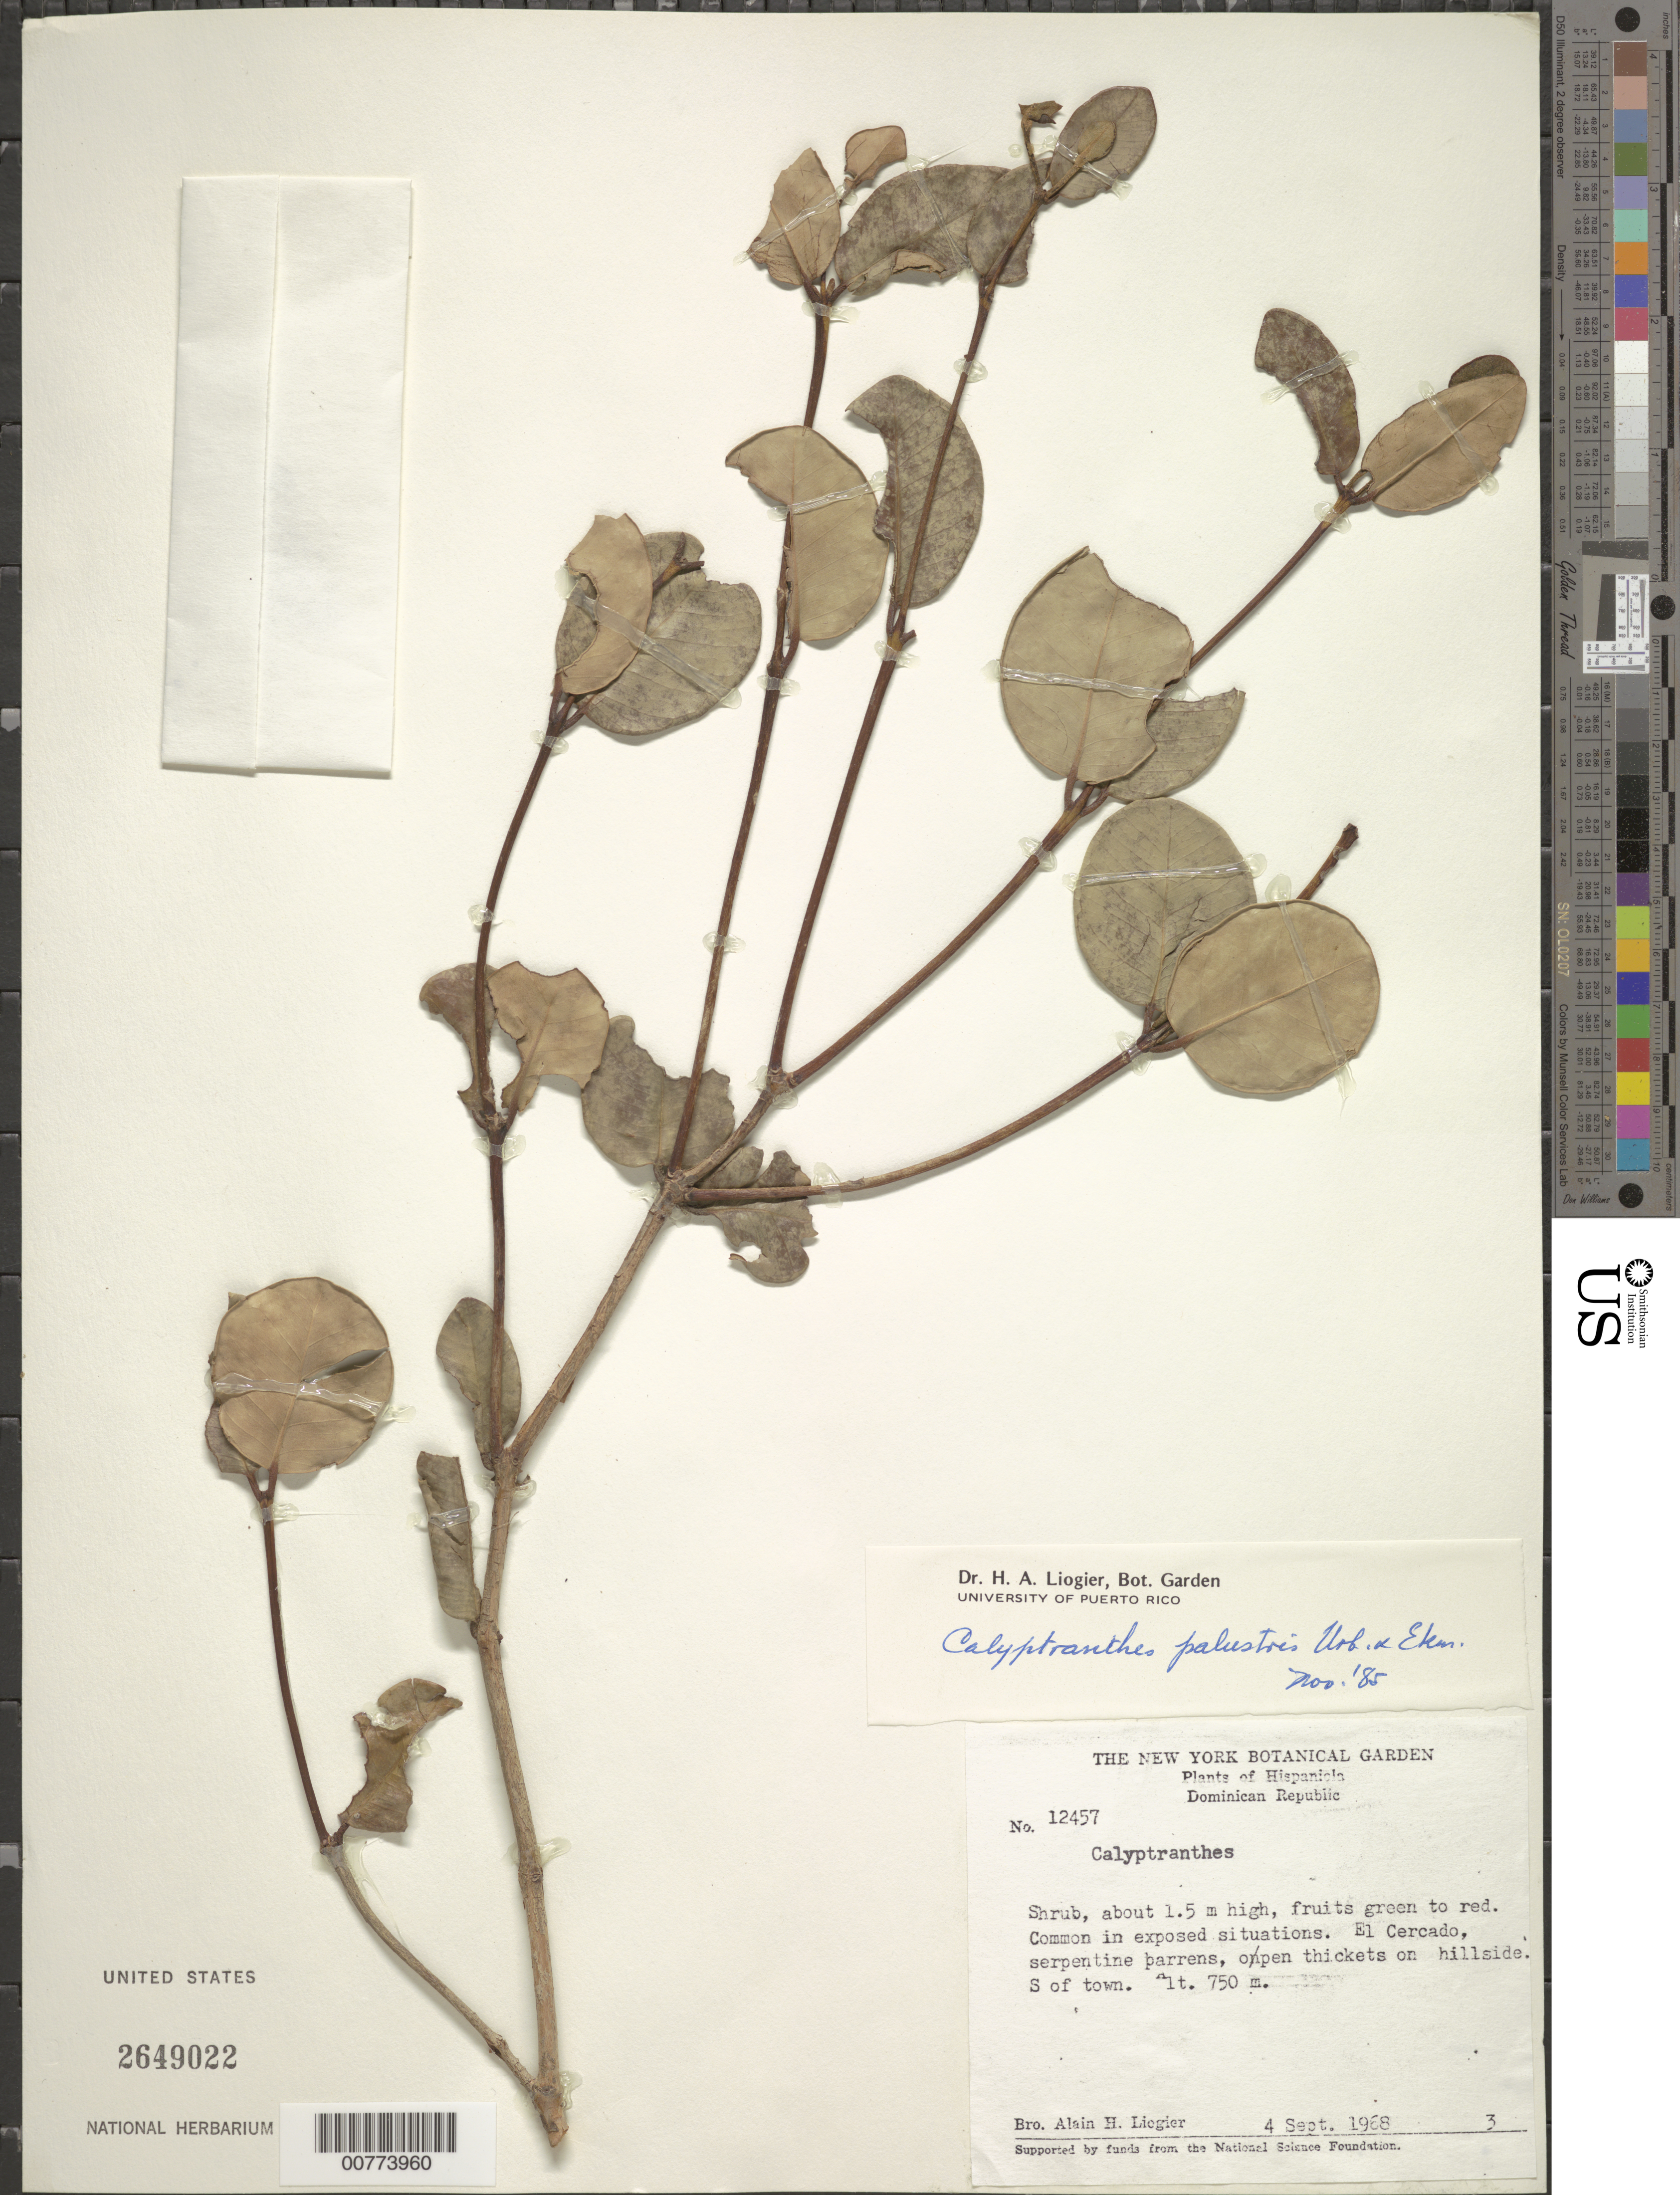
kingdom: Plantae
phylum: Tracheophyta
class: Magnoliopsida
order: Myrtales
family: Myrtaceae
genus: Myrcia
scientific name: Myrcia neopalustris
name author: K. Campbell & Peguero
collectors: A. H. Liogier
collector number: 12457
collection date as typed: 04 Sep 1968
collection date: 1968-09-04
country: Dominican Republic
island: Hispaniola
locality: El Cercado, S of town.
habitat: Serpentine barrens, open thickets on hillside.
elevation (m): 750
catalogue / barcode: US 2649022